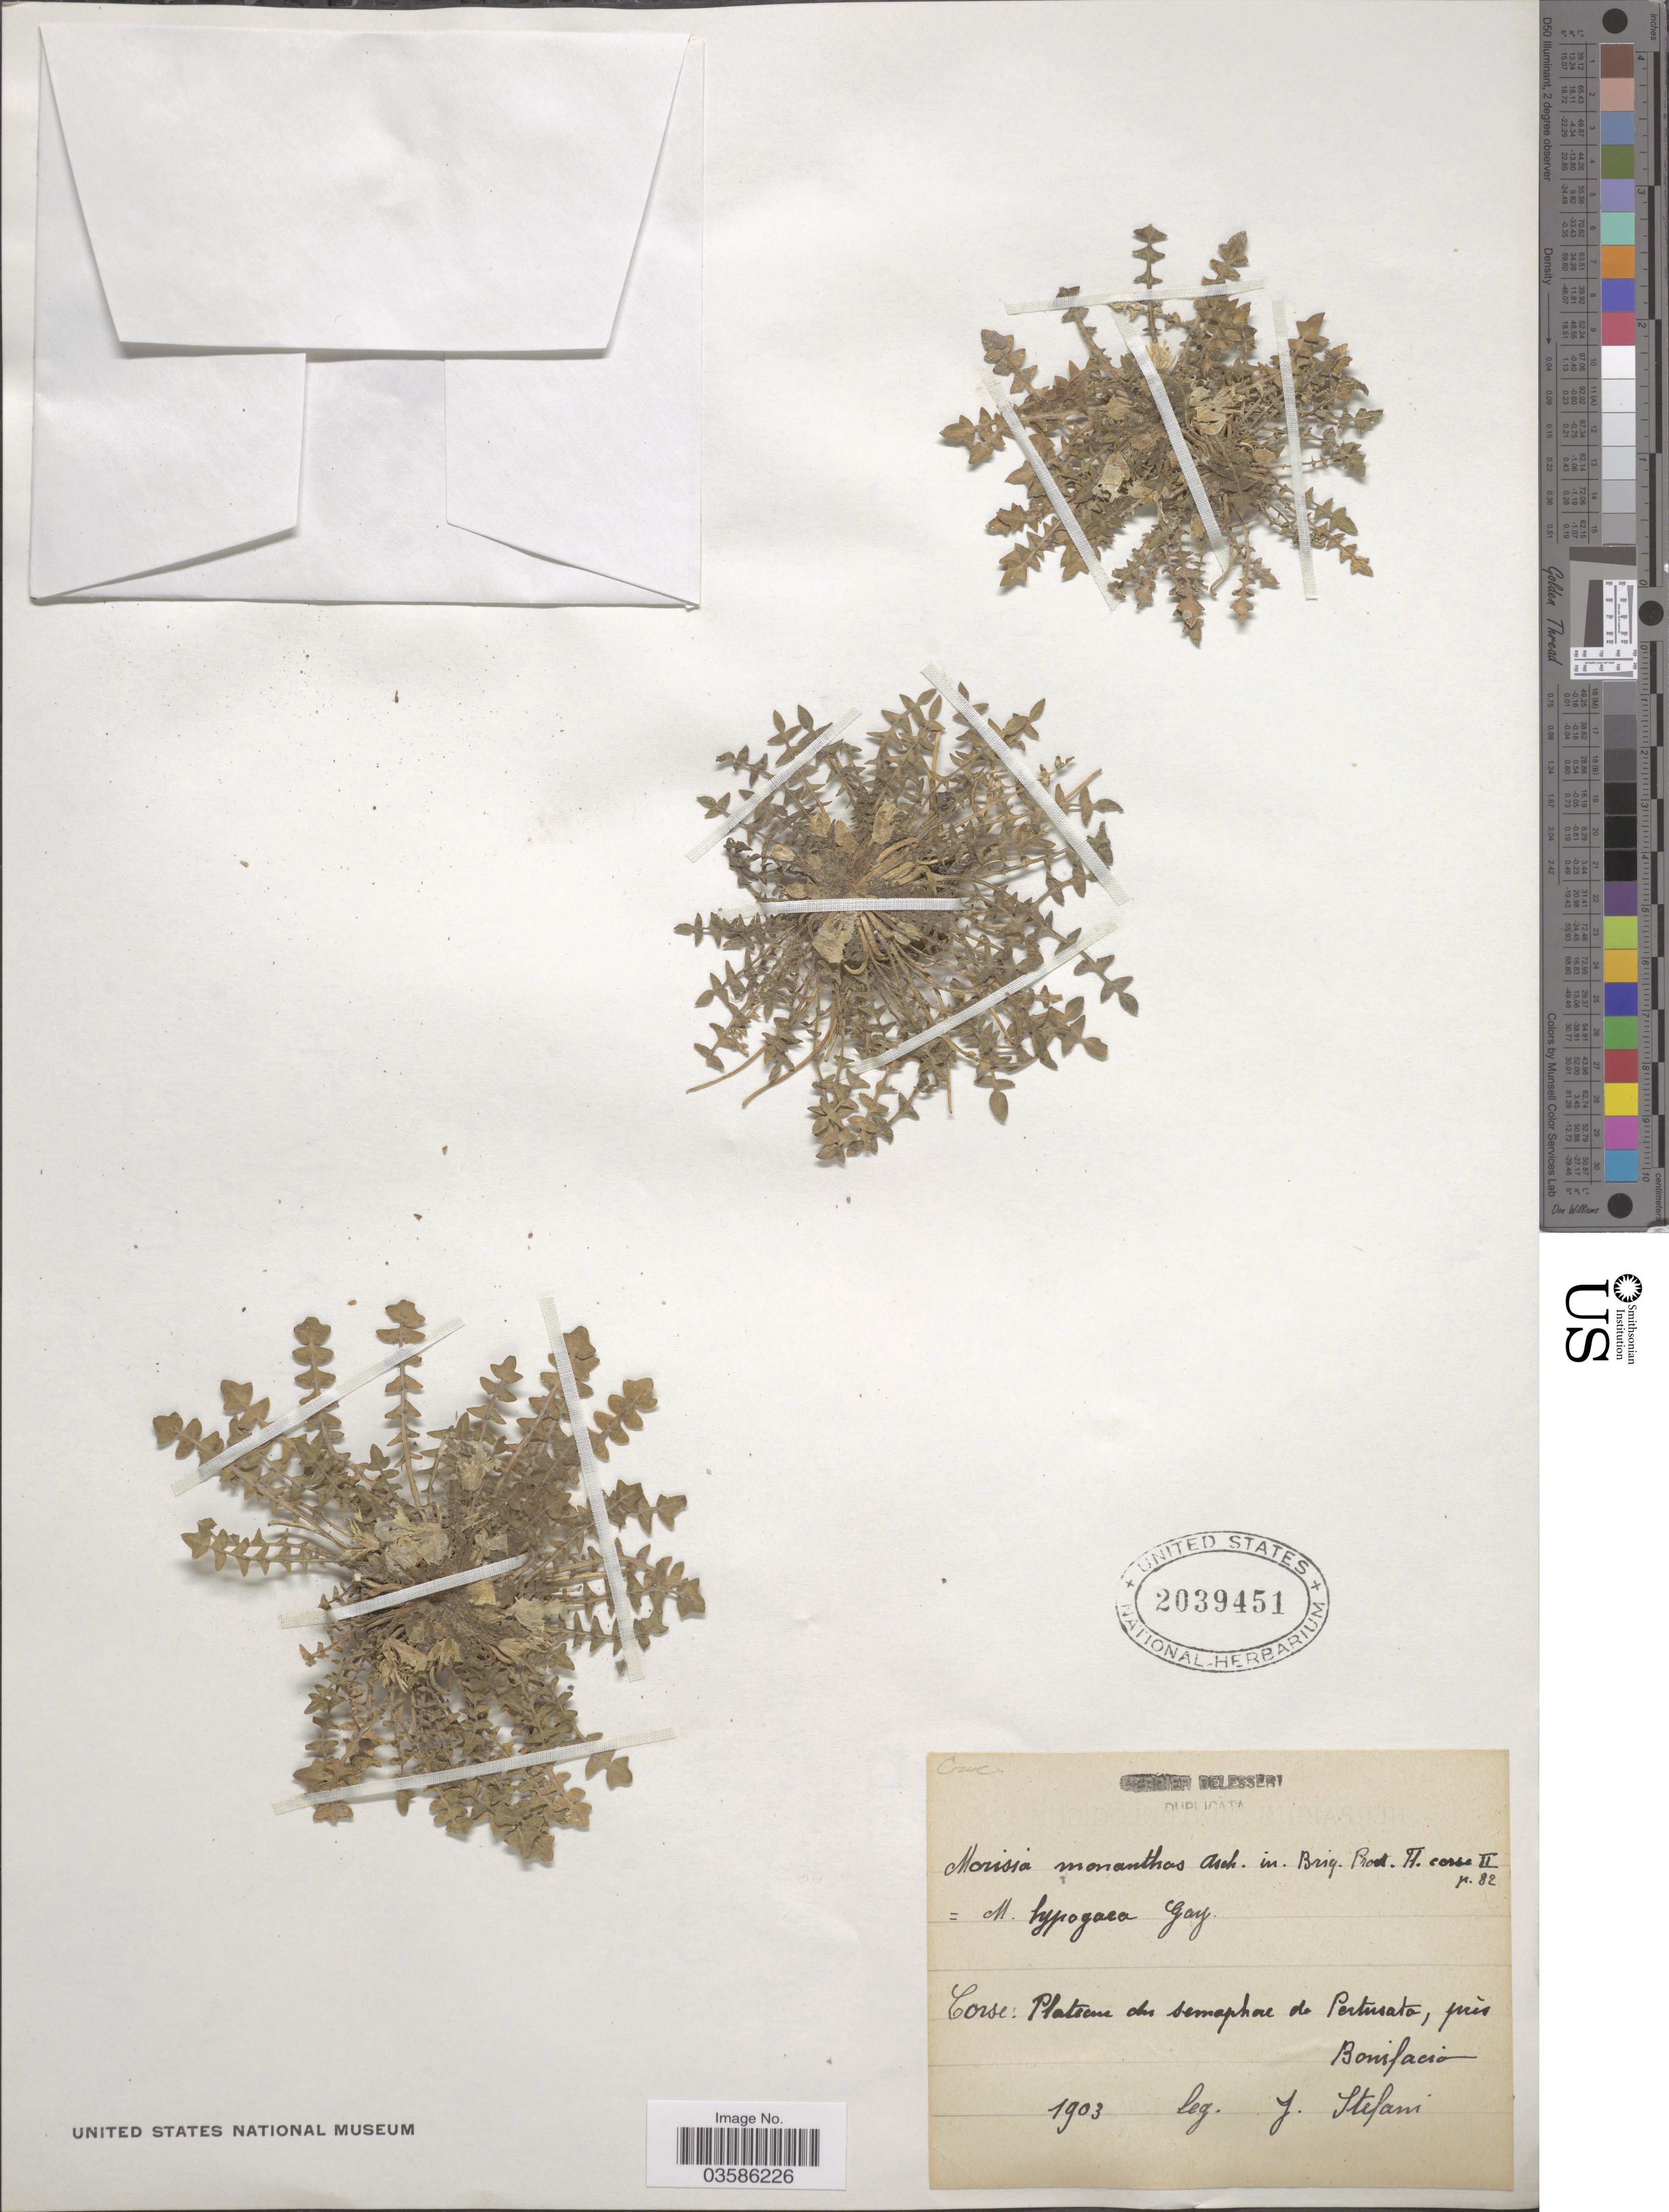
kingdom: Plantae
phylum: Tracheophyta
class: Magnoliopsida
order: Brassicales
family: Brassicaceae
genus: Morisia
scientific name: Morisia monanthos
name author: (Viv.) Asch.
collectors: J. Stefani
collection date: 1903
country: France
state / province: Corsica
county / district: Corse-du-Sud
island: Corse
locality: Corse: Plateau du semaphore de Pertusato, près Bonifacio.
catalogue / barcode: US 2039451